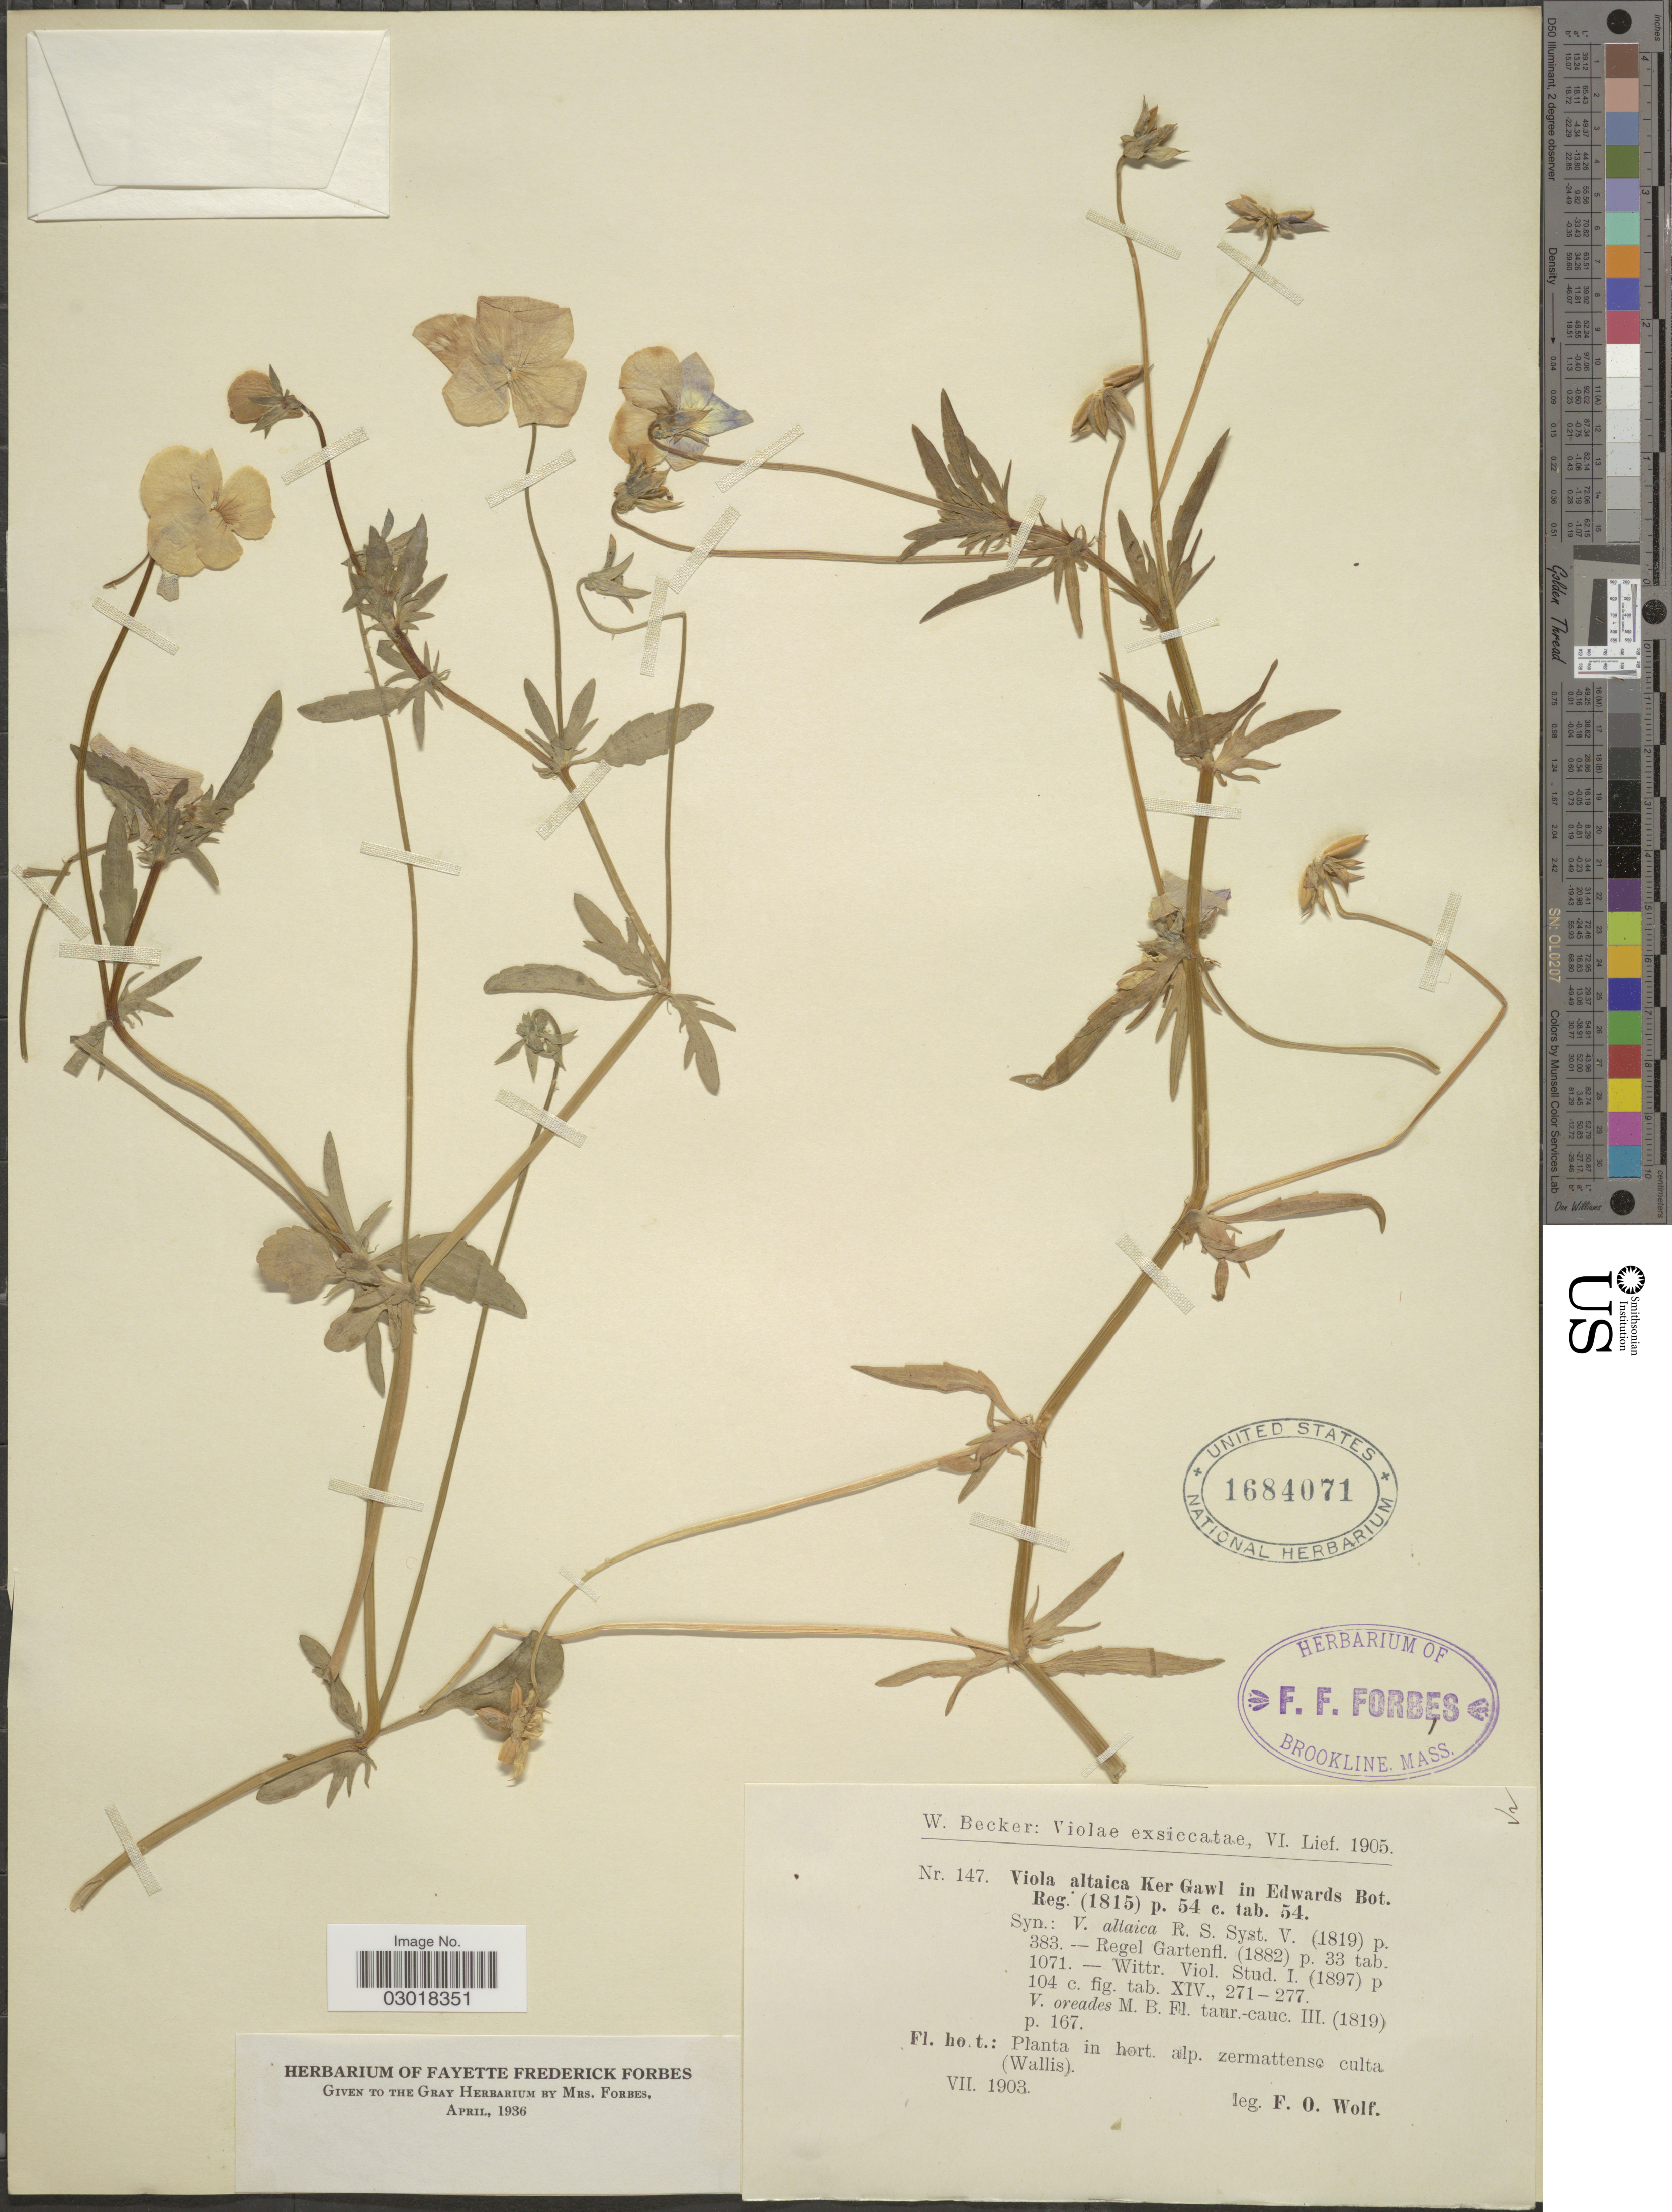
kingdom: Plantae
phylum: Tracheophyta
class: Magnoliopsida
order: Malpighiales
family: Violaceae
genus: Viola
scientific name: Viola altaica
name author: Ker Gawl.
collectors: F. Wolf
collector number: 147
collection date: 1903-07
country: Wallis and Futuna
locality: Hort. alp. zermattense culta (Wallis).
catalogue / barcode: US 1684071